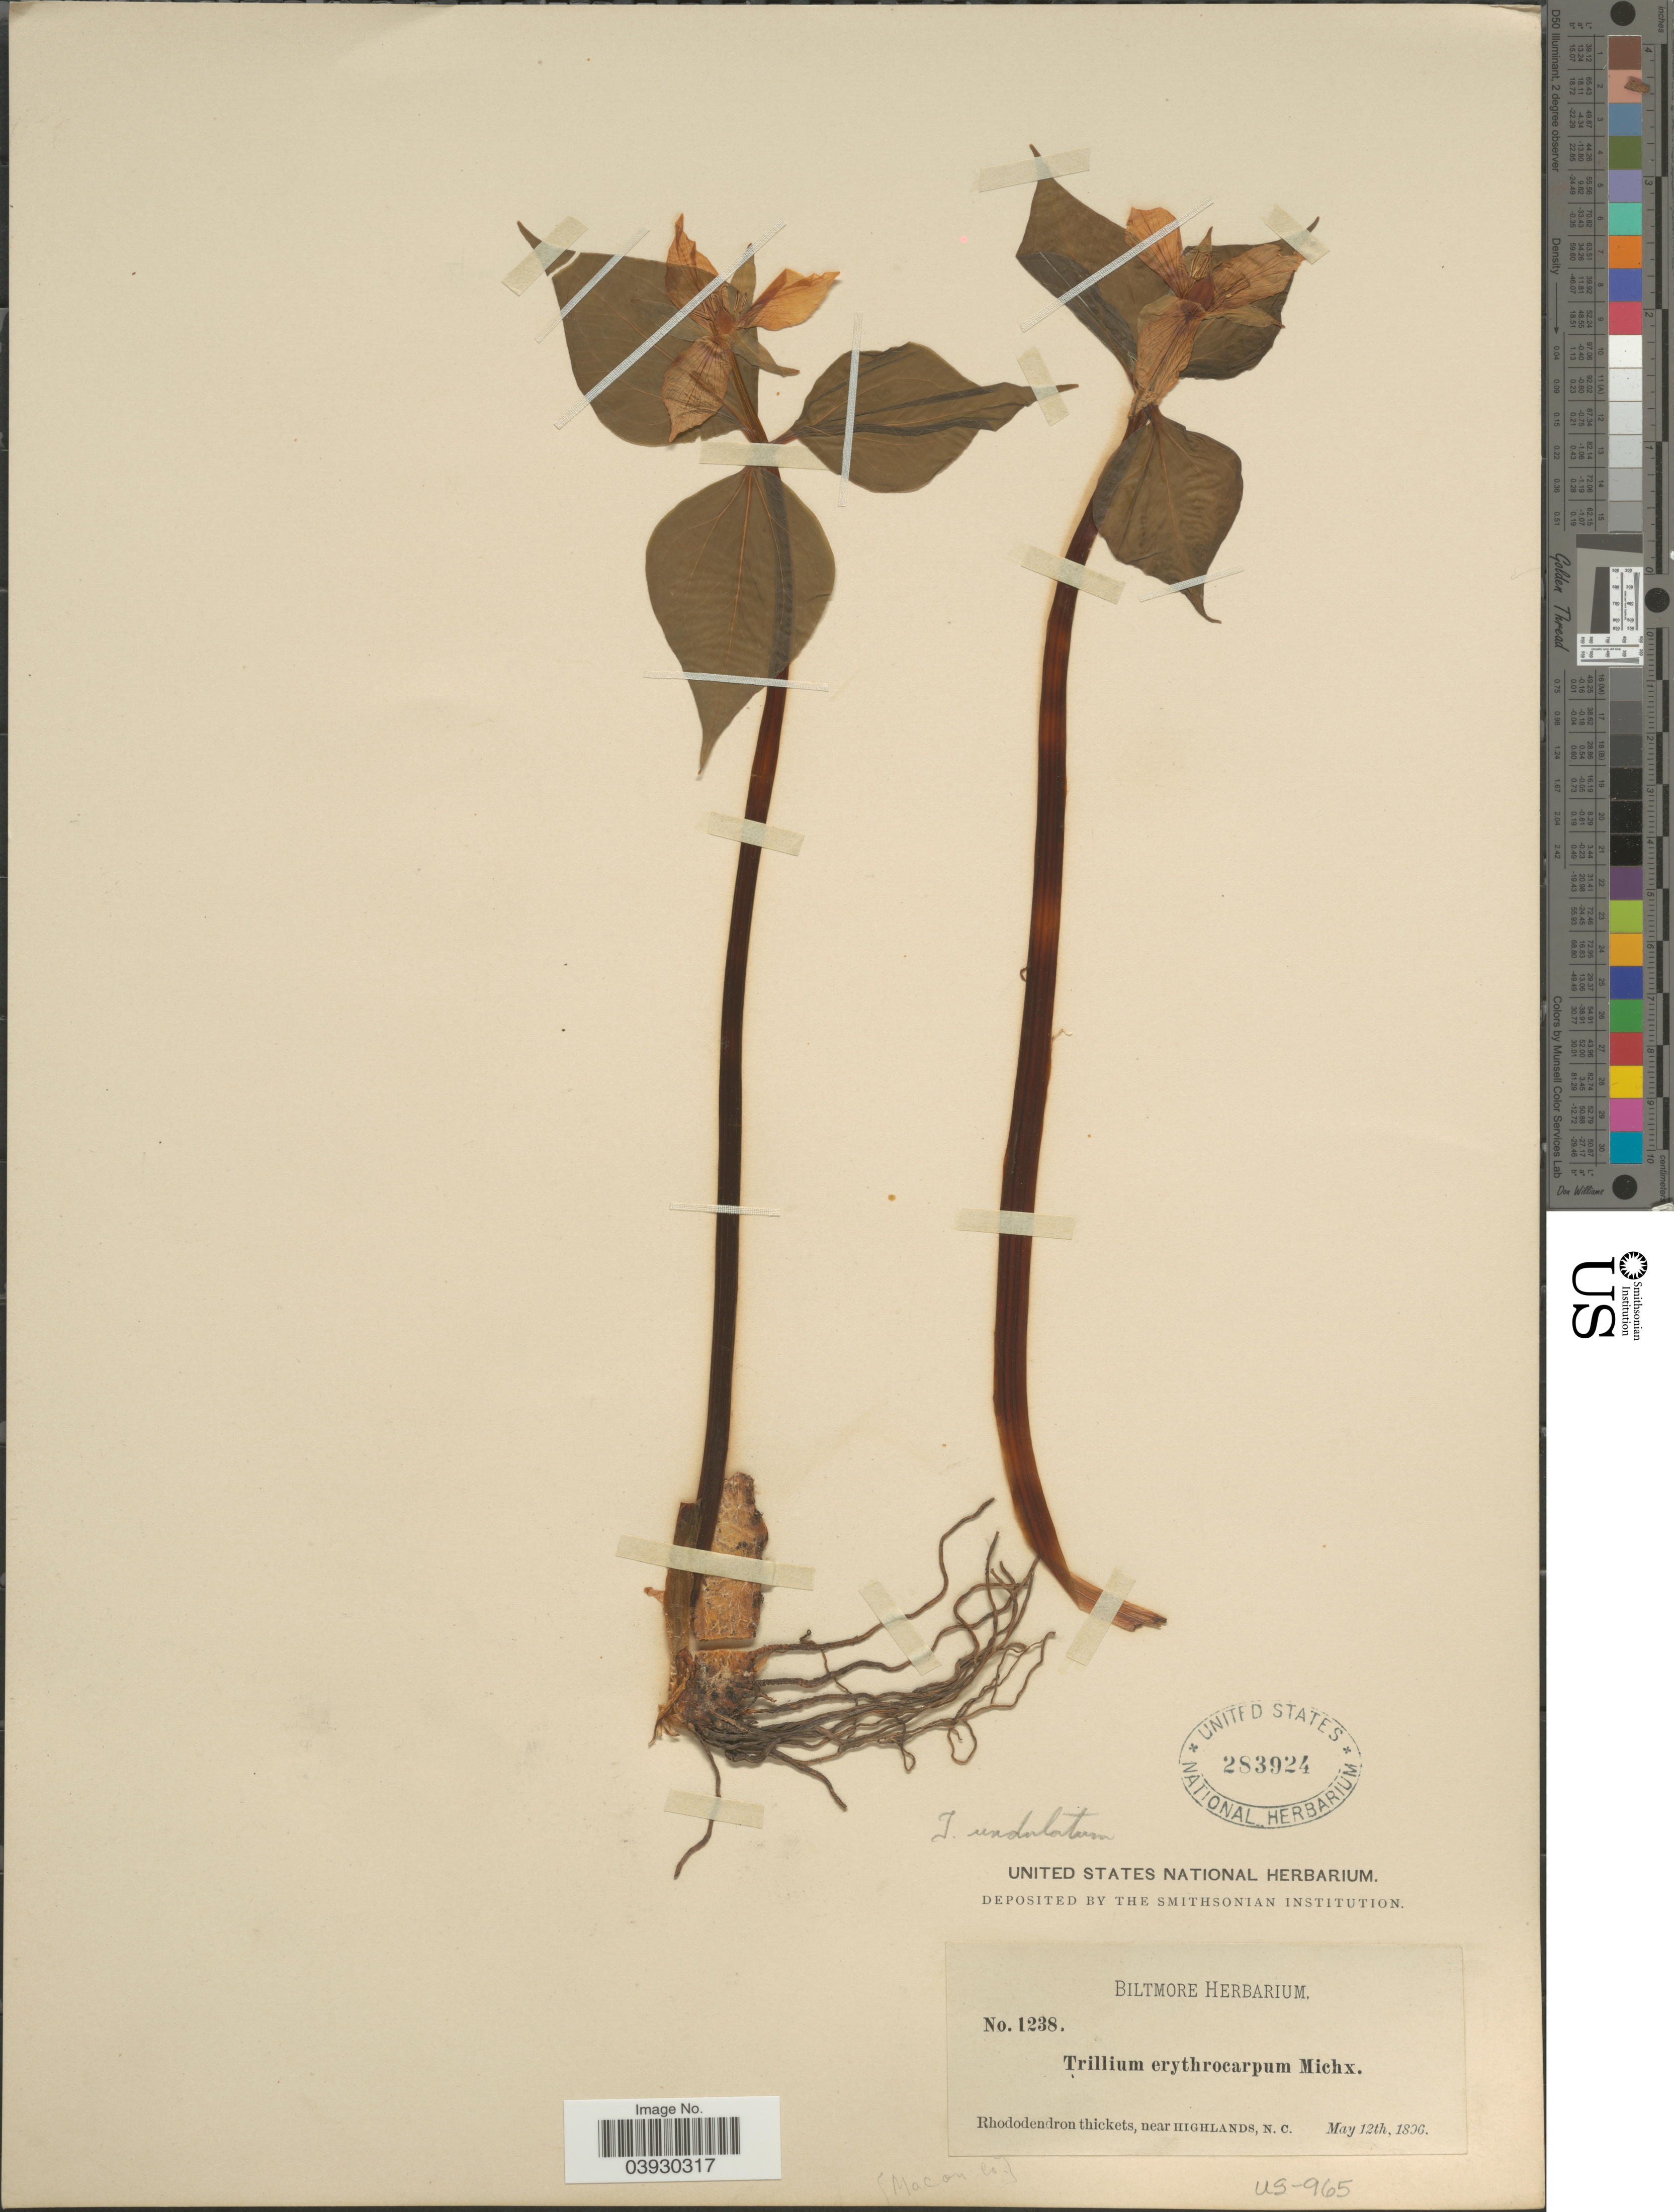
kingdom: Plantae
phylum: Tracheophyta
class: Liliopsida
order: Liliales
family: Melanthiaceae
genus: Trillium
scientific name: Trillium undulatum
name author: Willd.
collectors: ex herb. Biltmore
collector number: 1238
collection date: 1896-05-12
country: United States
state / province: North Carolina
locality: Near Highlands. Mocon Co.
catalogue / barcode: US 283924